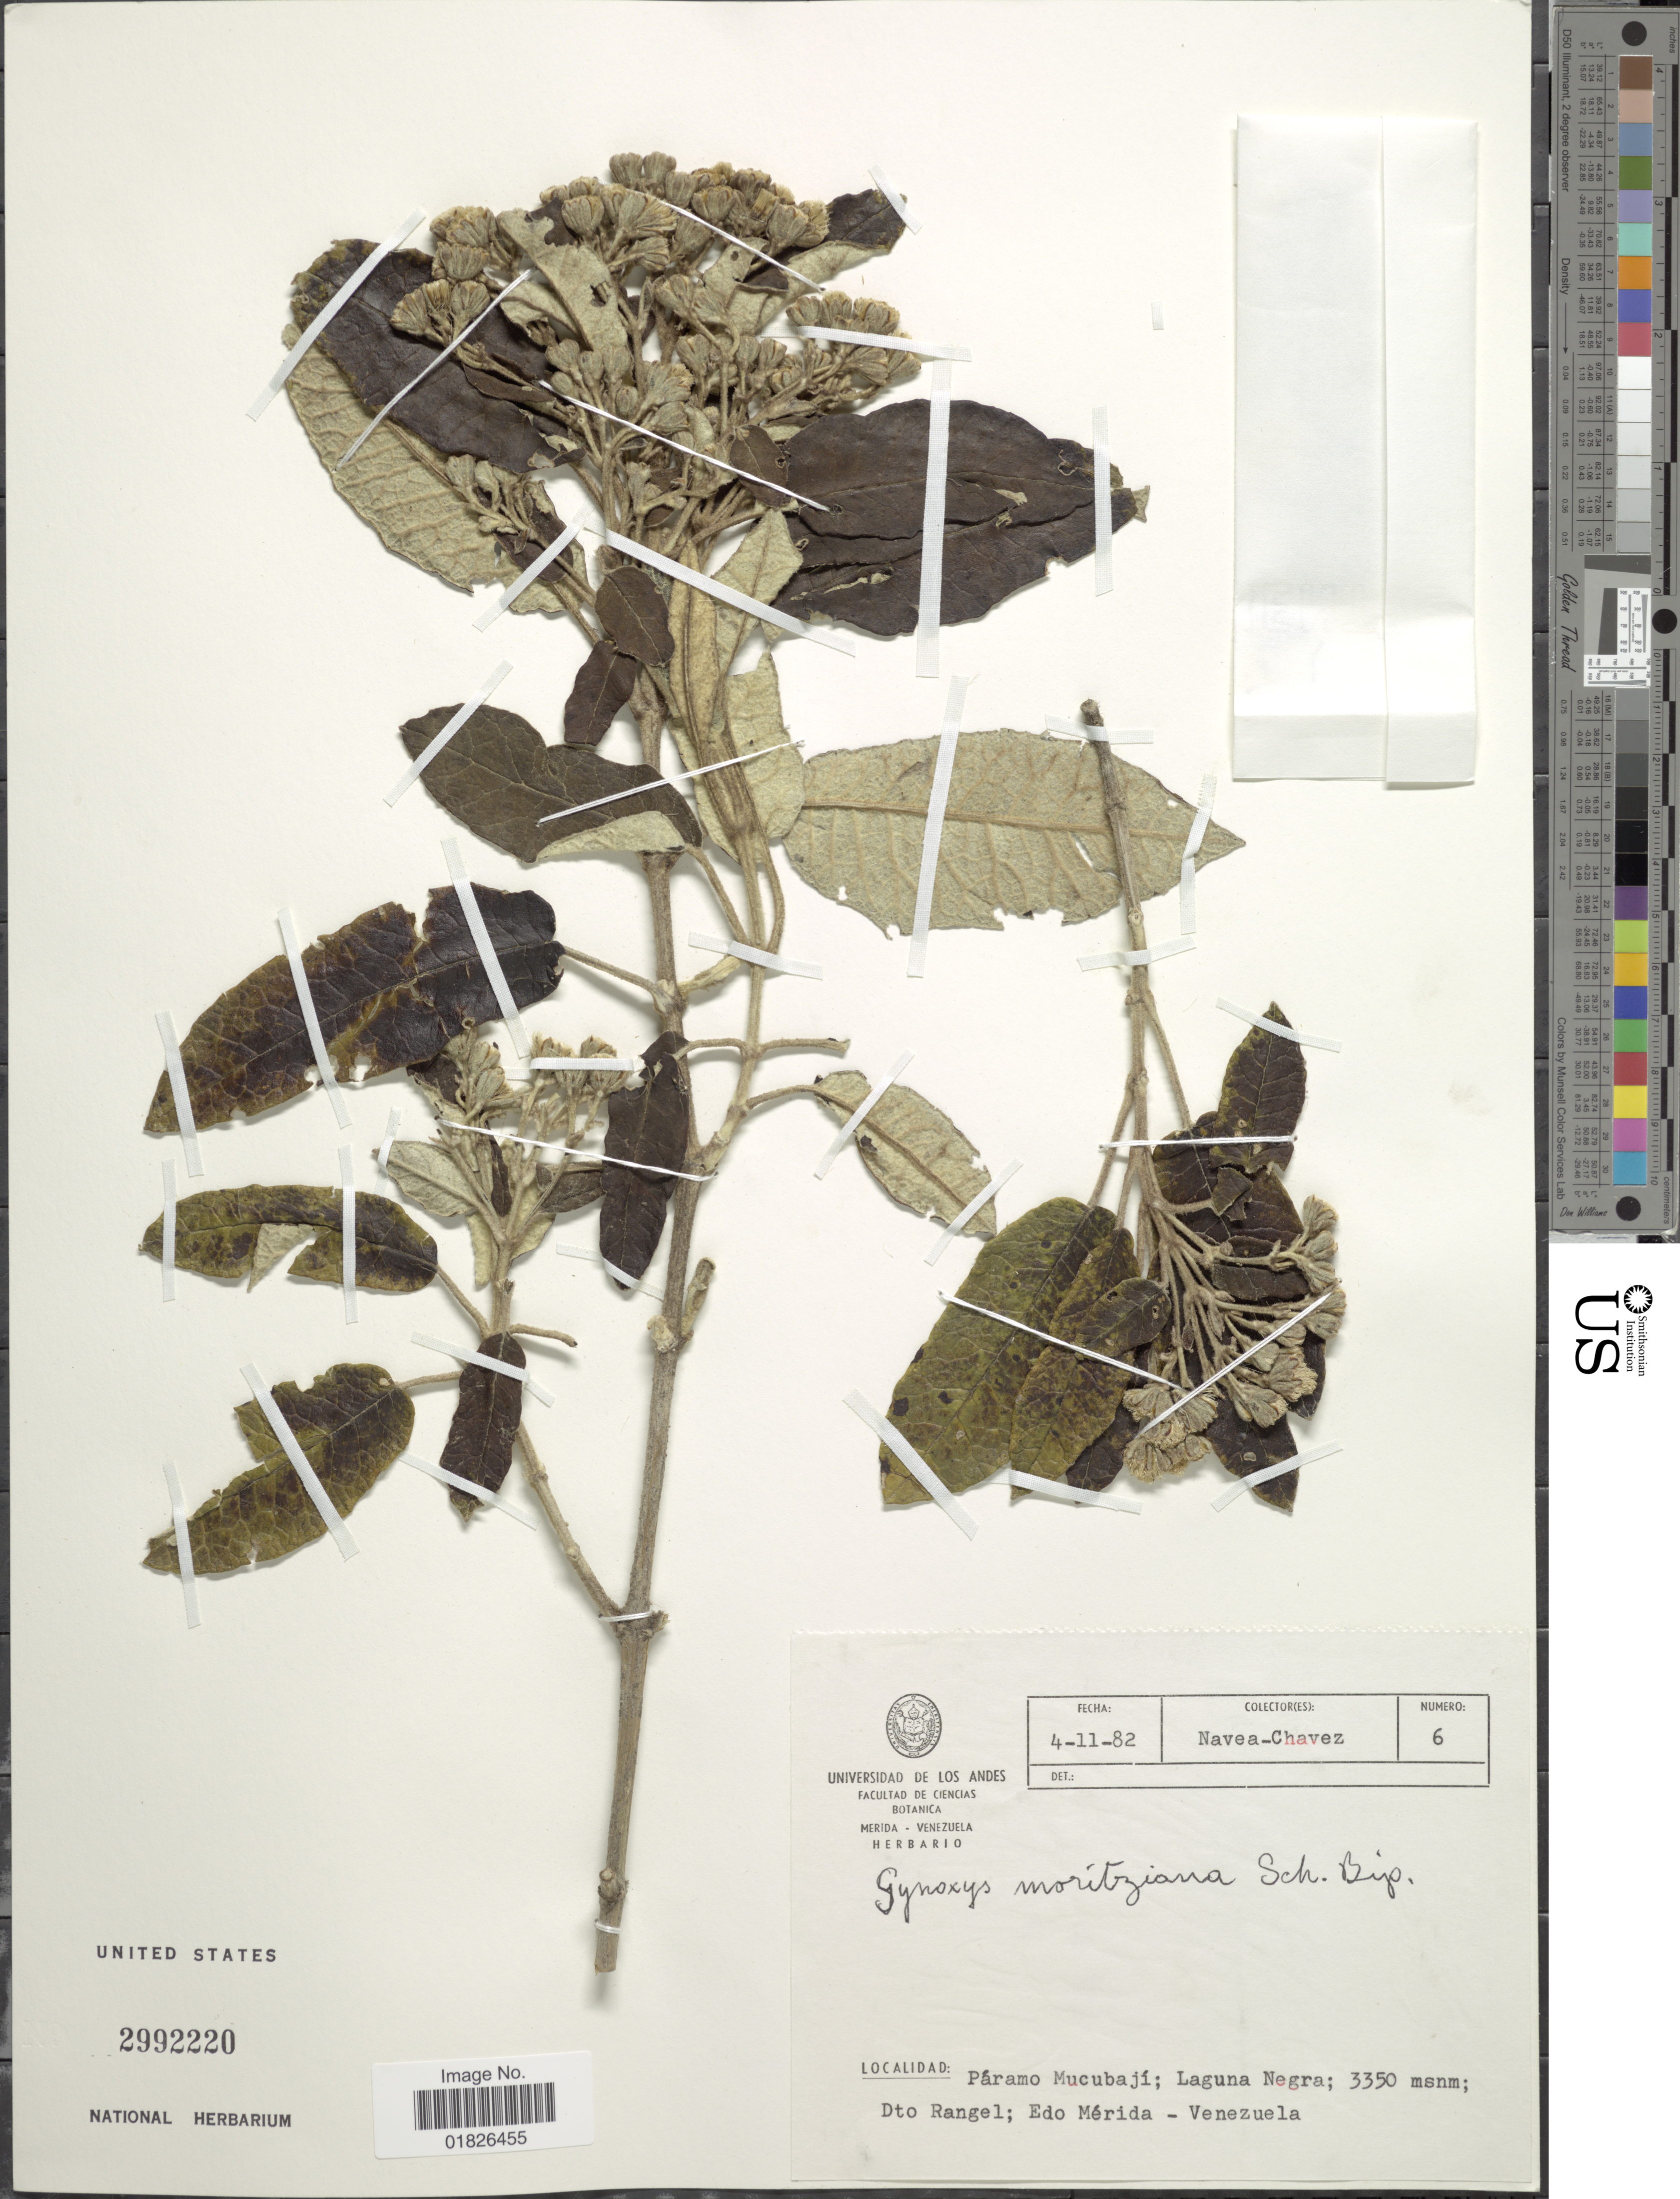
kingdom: Plantae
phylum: Tracheophyta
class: Magnoliopsida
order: Asterales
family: Asteraceae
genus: Gynoxys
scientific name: Gynoxys moritziana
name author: Sch. Bip. ex Wedd.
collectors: Navea-Chavez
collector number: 6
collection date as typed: Transcribed d/m/y: 4/11/82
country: Venezuela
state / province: Mérida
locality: Paramo Mucubaji, Laguna Negra, Dto Rangel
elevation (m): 3350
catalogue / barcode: US 2992220